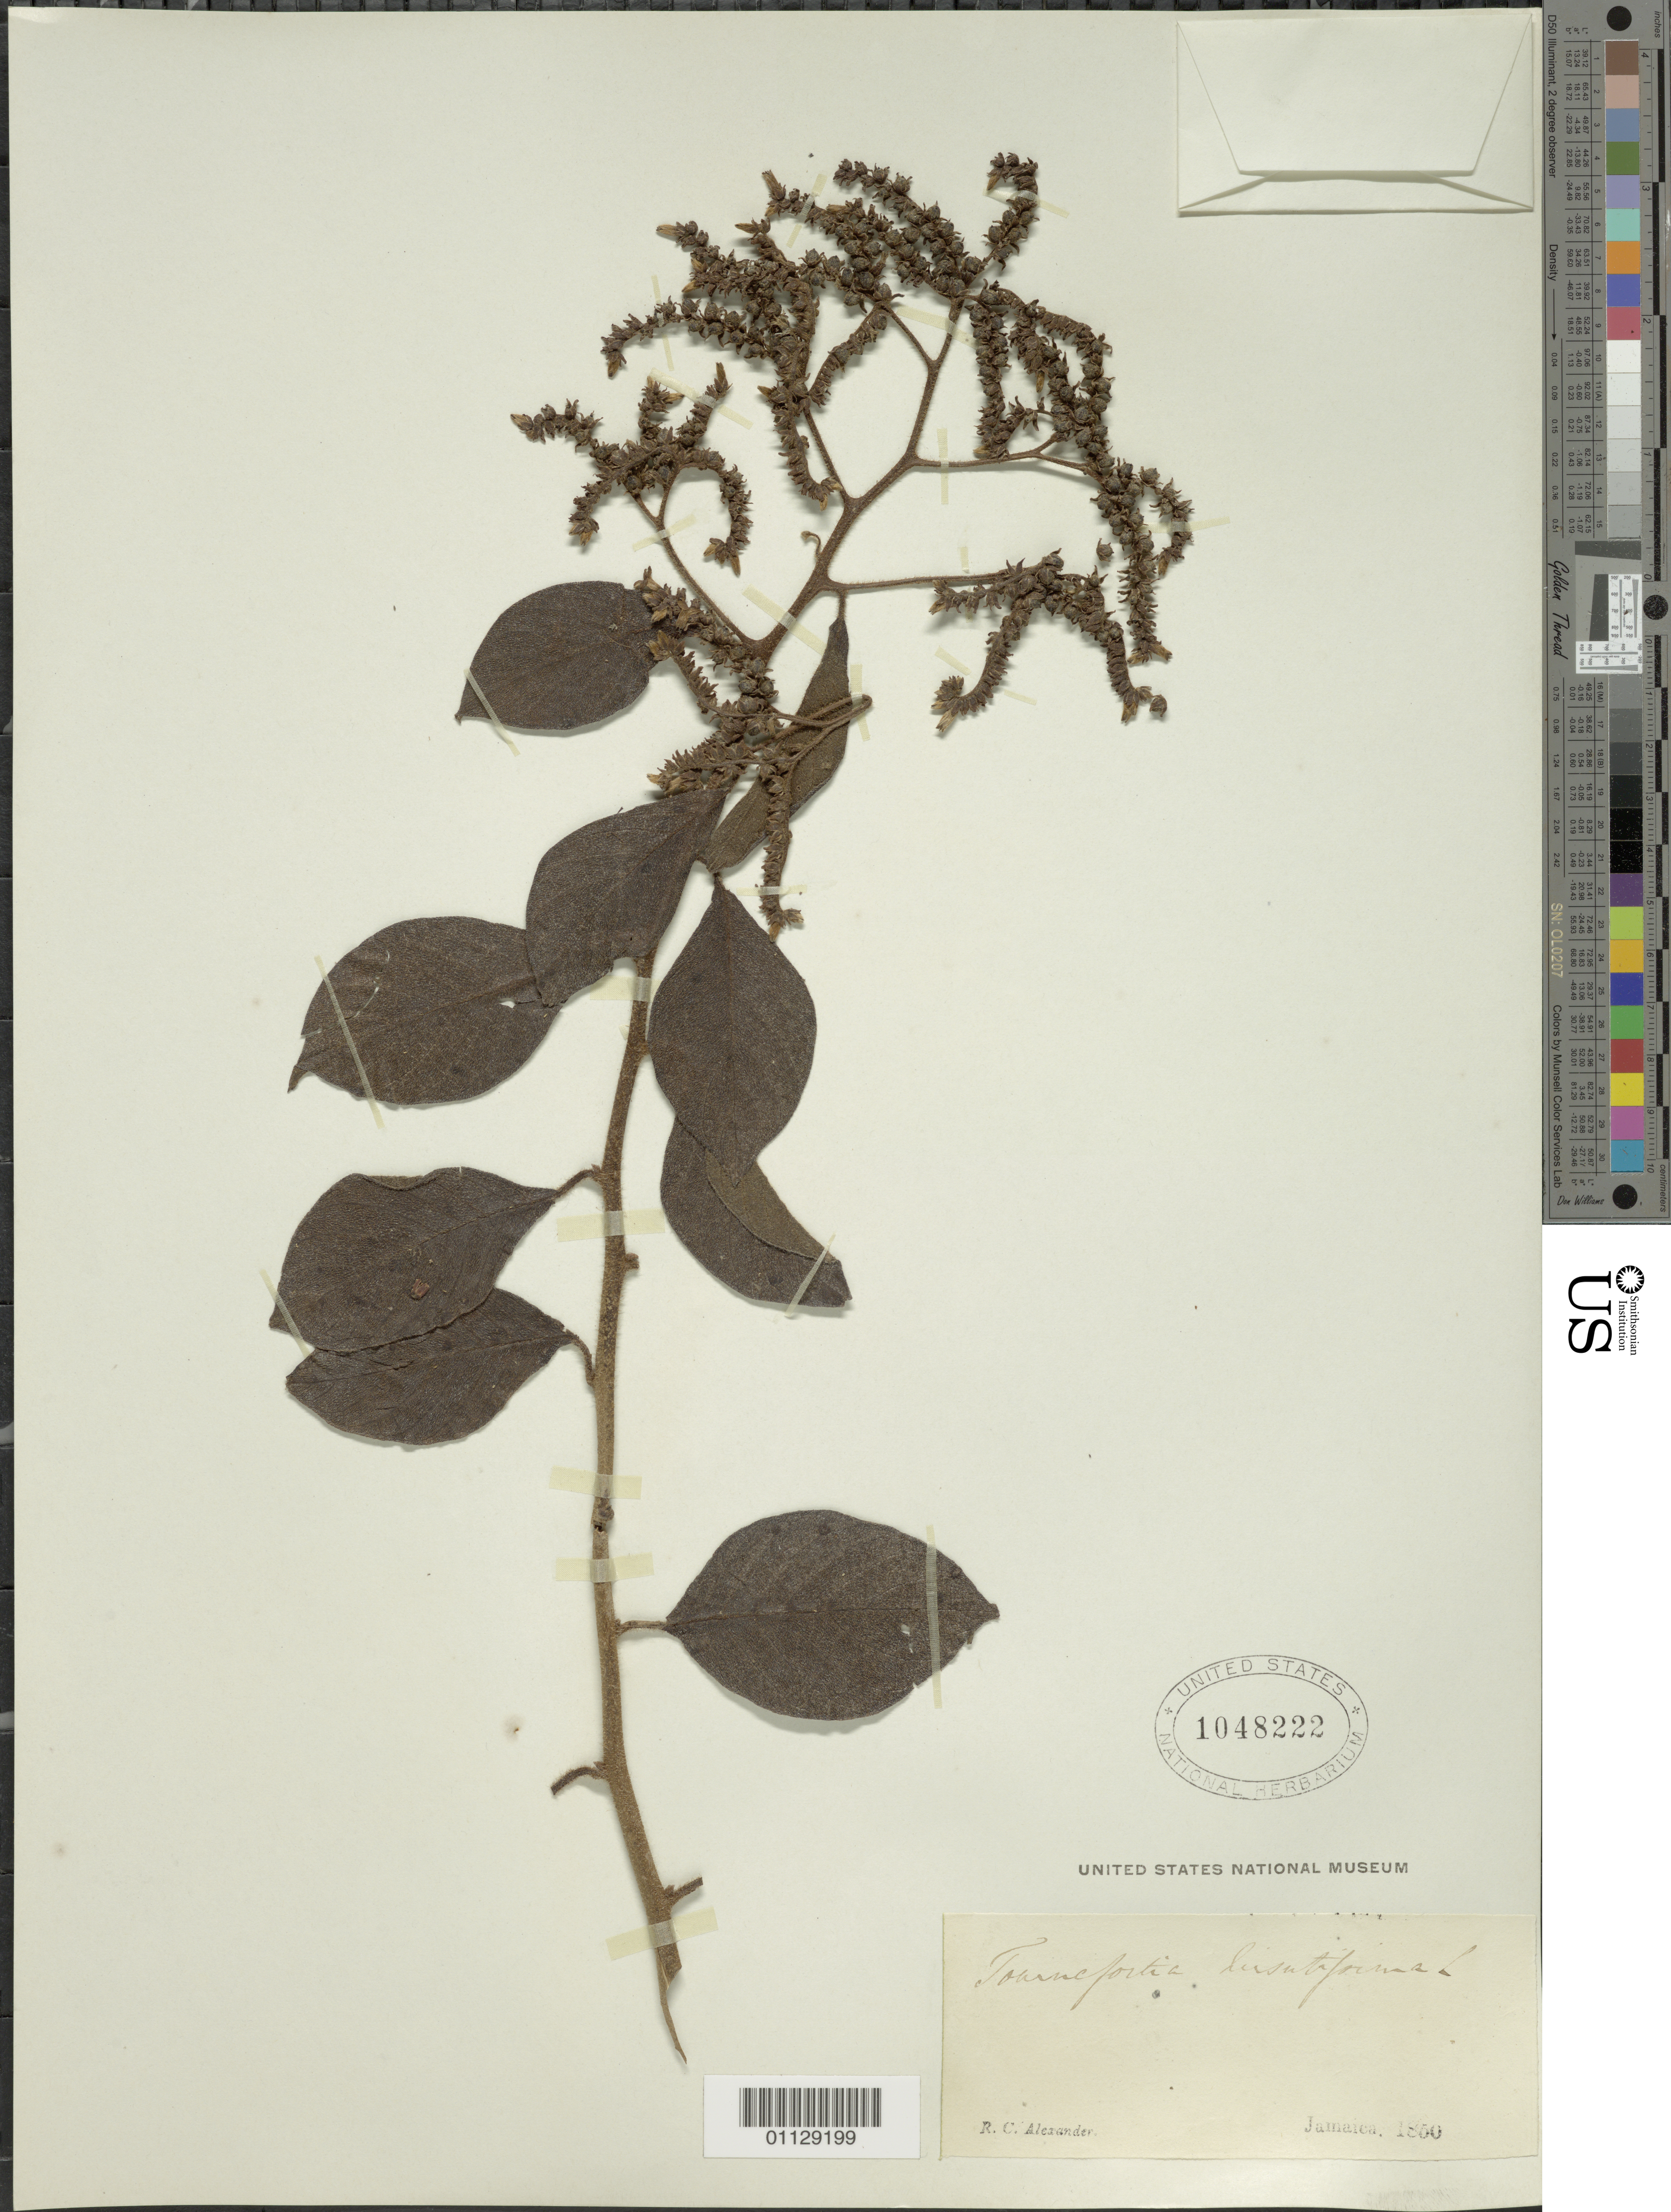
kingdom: Plantae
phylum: Tracheophyta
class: Magnoliopsida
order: Boraginales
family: Heliotropiaceae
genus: Tournefortia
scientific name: Tournefortia hirsutissima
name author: L.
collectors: C. P. Alexander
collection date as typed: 1860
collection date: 1860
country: Jamaica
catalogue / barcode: US 1048222